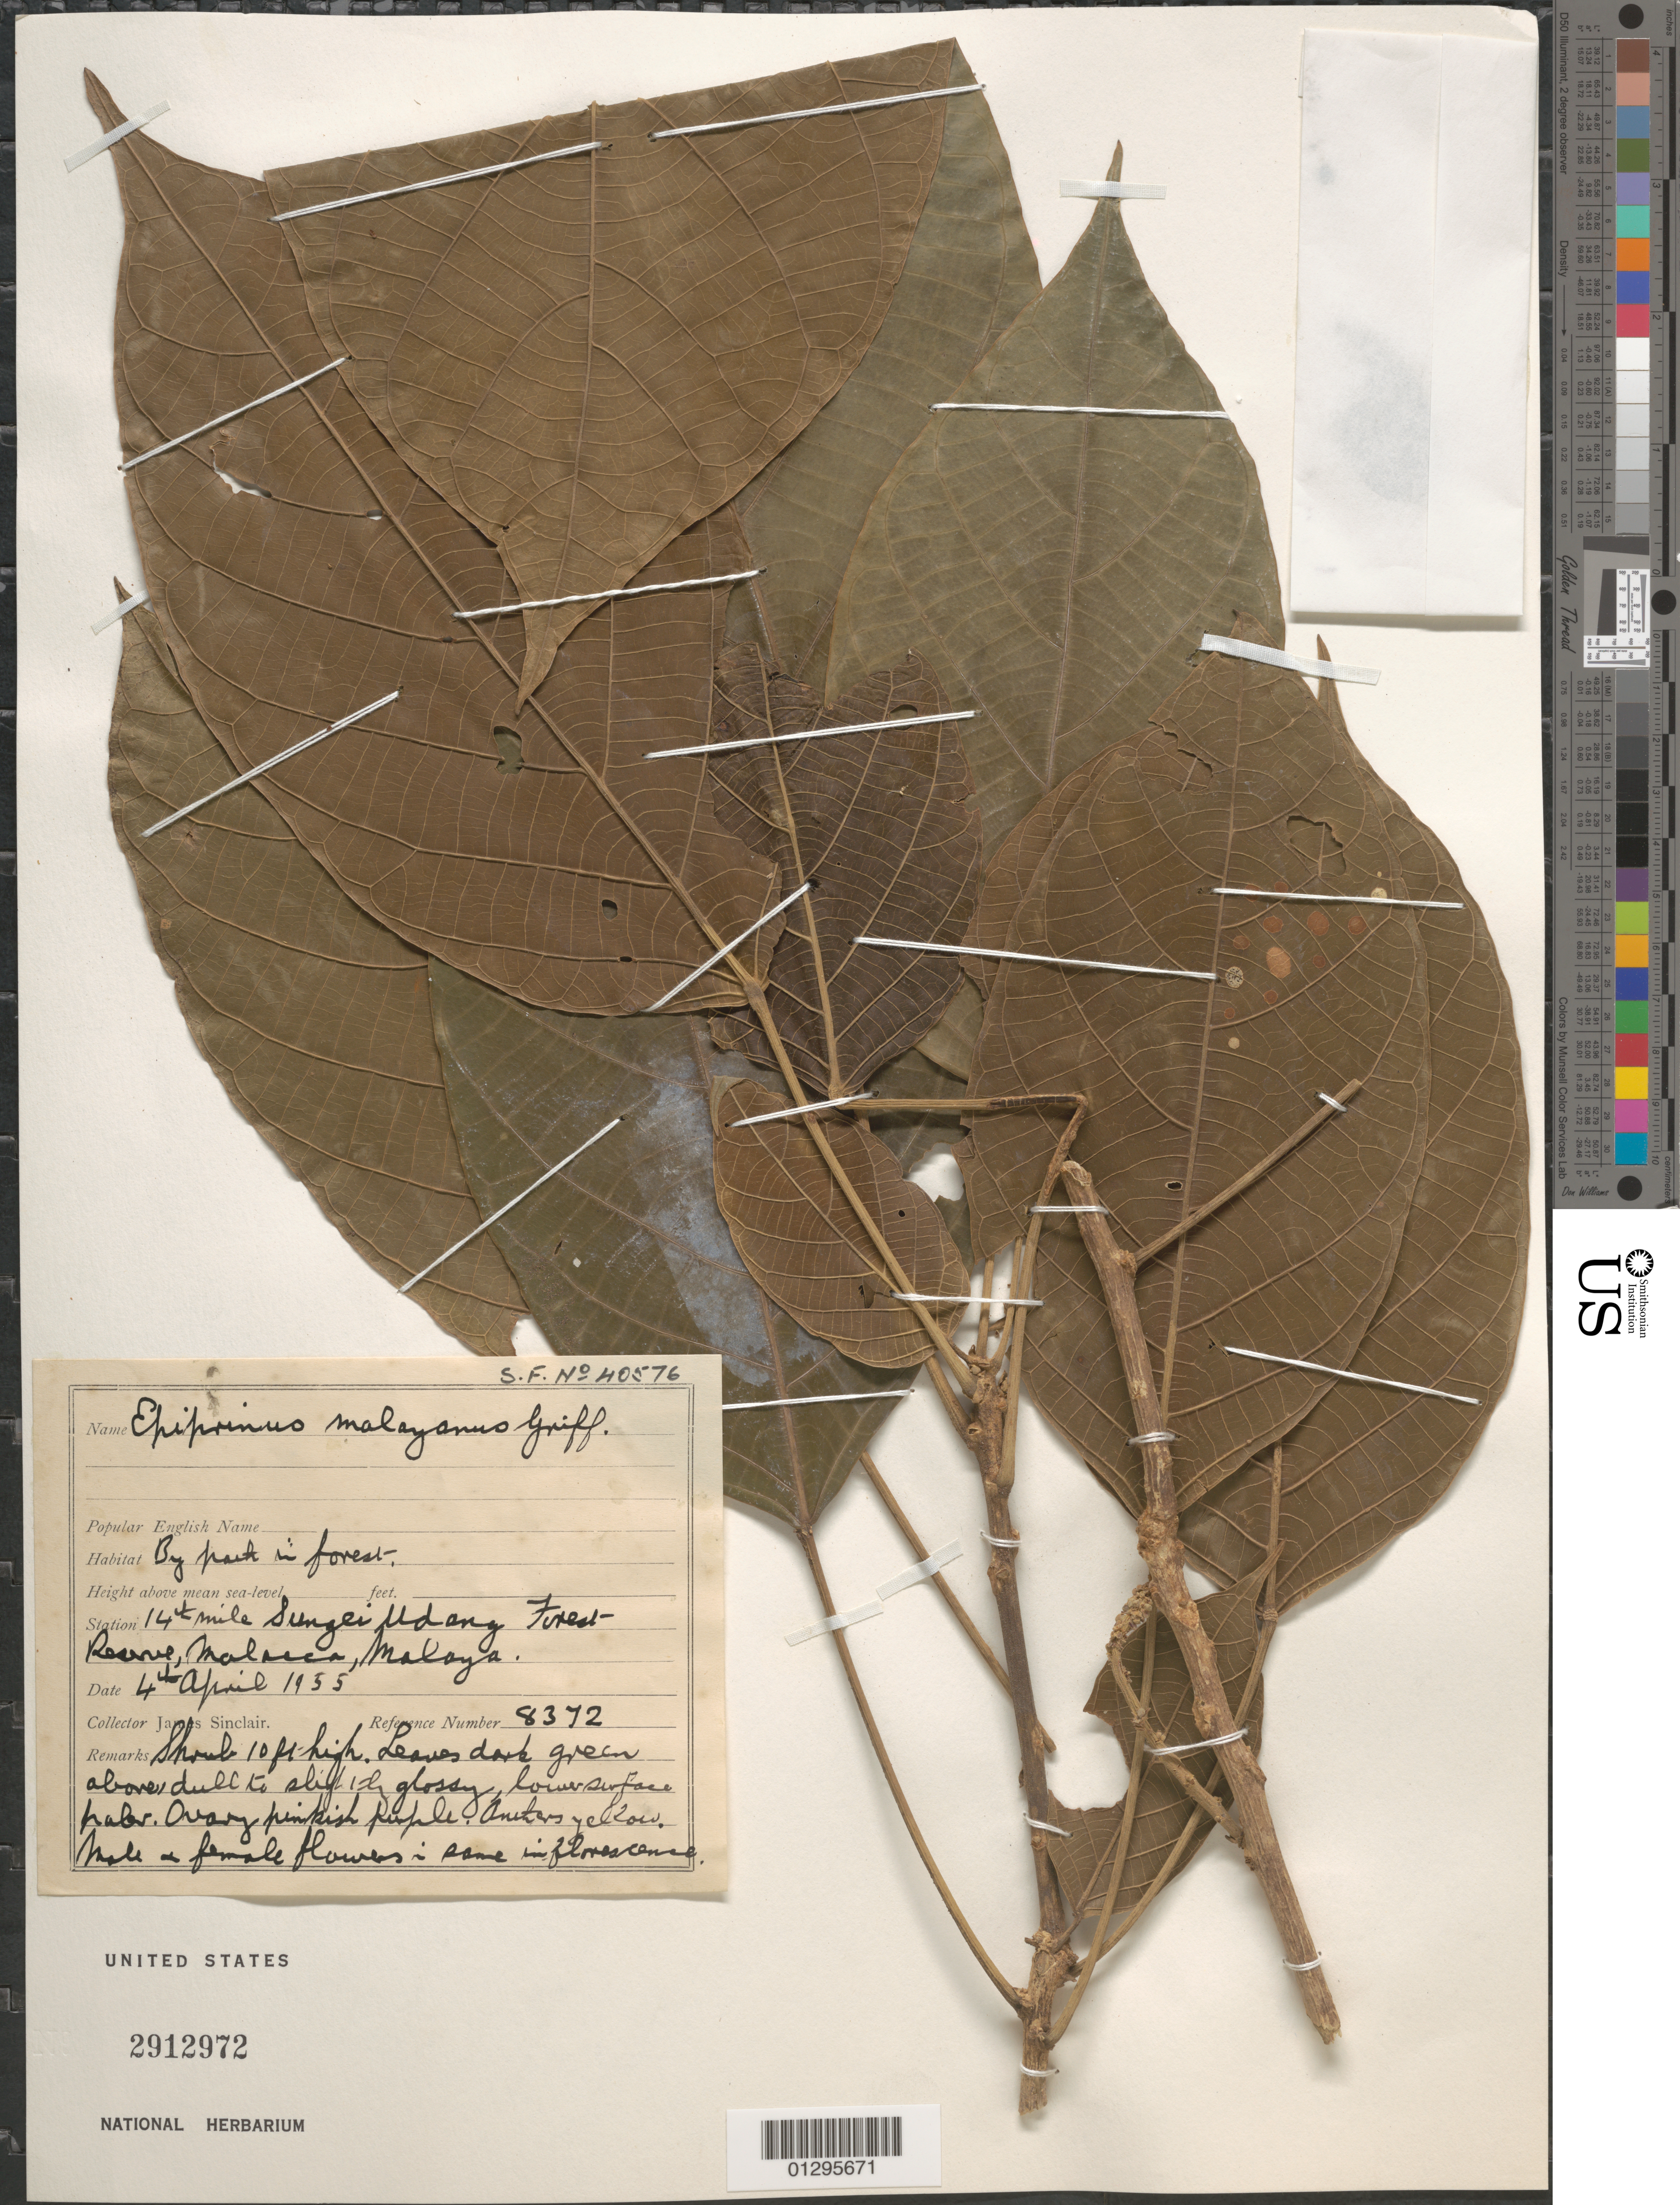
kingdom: Plantae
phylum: Tracheophyta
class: Magnoliopsida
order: Malpighiales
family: Euphorbiaceae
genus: Epiprinus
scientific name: Epiprinus malayanus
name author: Griff.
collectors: J. Sinclair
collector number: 8372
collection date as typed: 4 Apr 1955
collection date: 1955-04-04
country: Malaysia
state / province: Malay Peninsula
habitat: Shrub.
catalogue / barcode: US 2912972